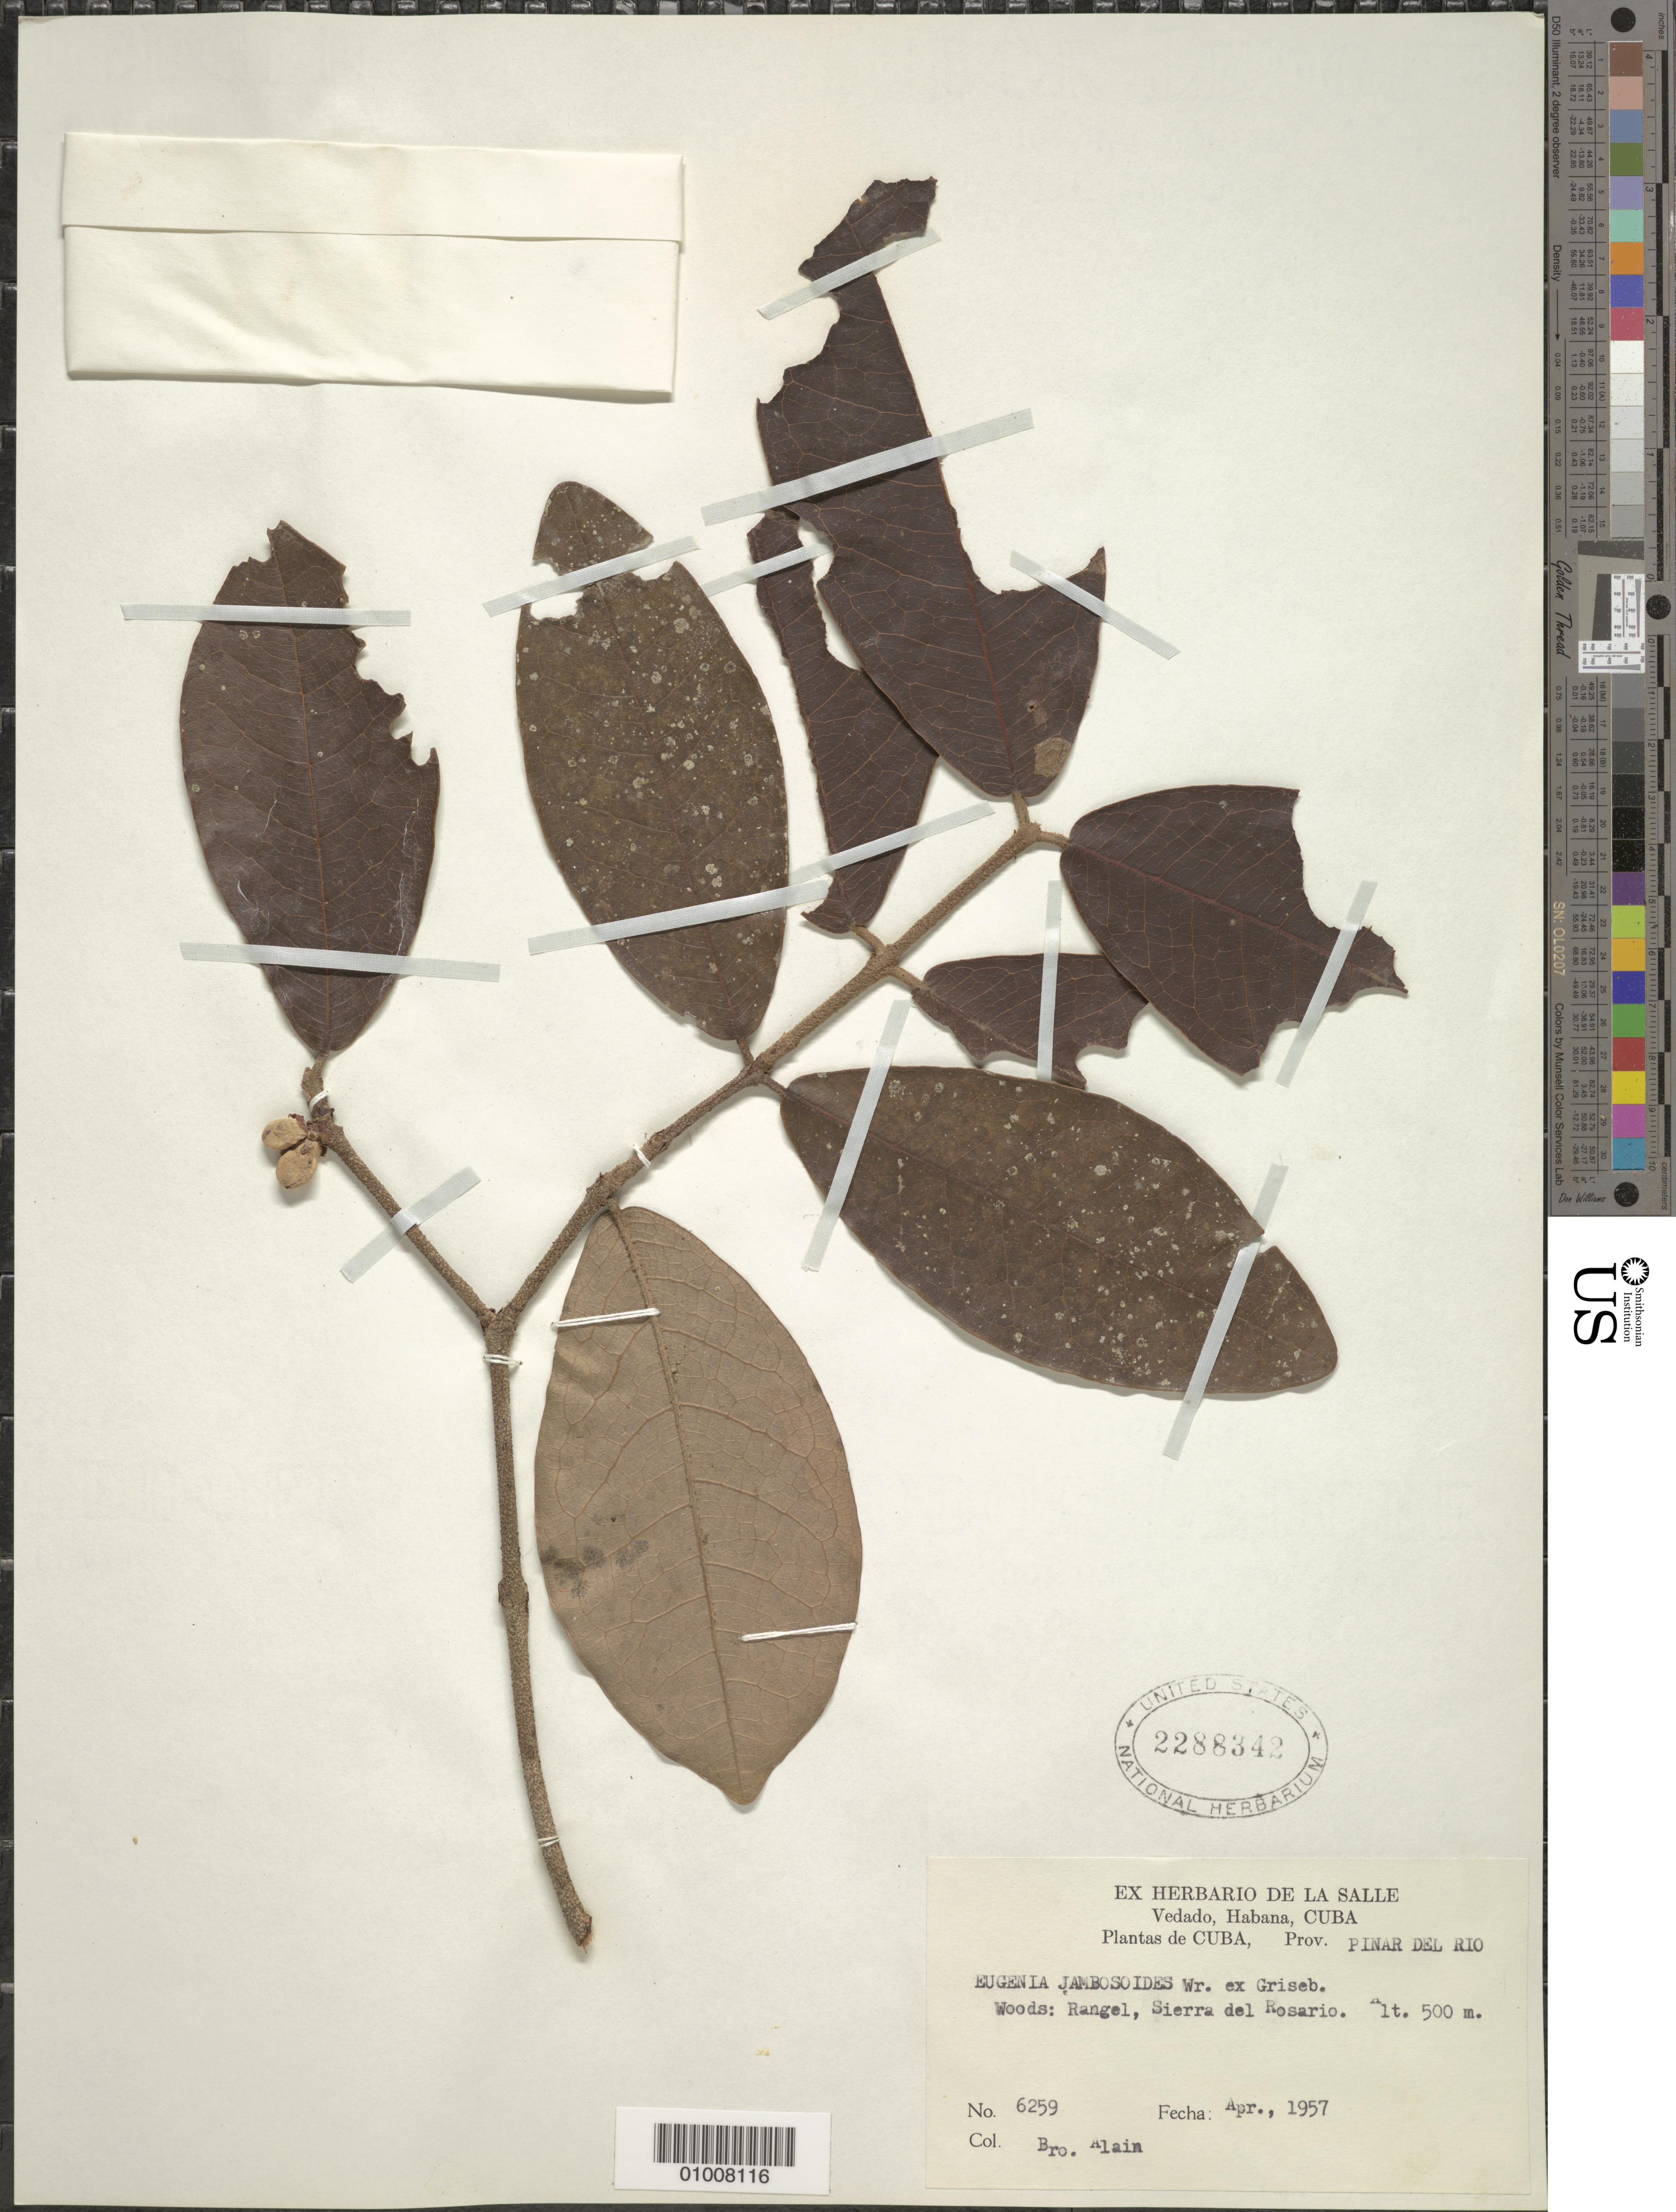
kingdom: Plantae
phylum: Tracheophyta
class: Magnoliopsida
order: Myrtales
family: Myrtaceae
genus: Eugenia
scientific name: Eugenia jambosoides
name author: C. Wright ex Griseb.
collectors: A. H. Liogier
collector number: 6259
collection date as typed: Apr 1957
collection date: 1957-04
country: Cuba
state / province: Pinar del Rio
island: Cuba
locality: Rangel, Sierra del Rosario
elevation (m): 500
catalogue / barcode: US 2288342